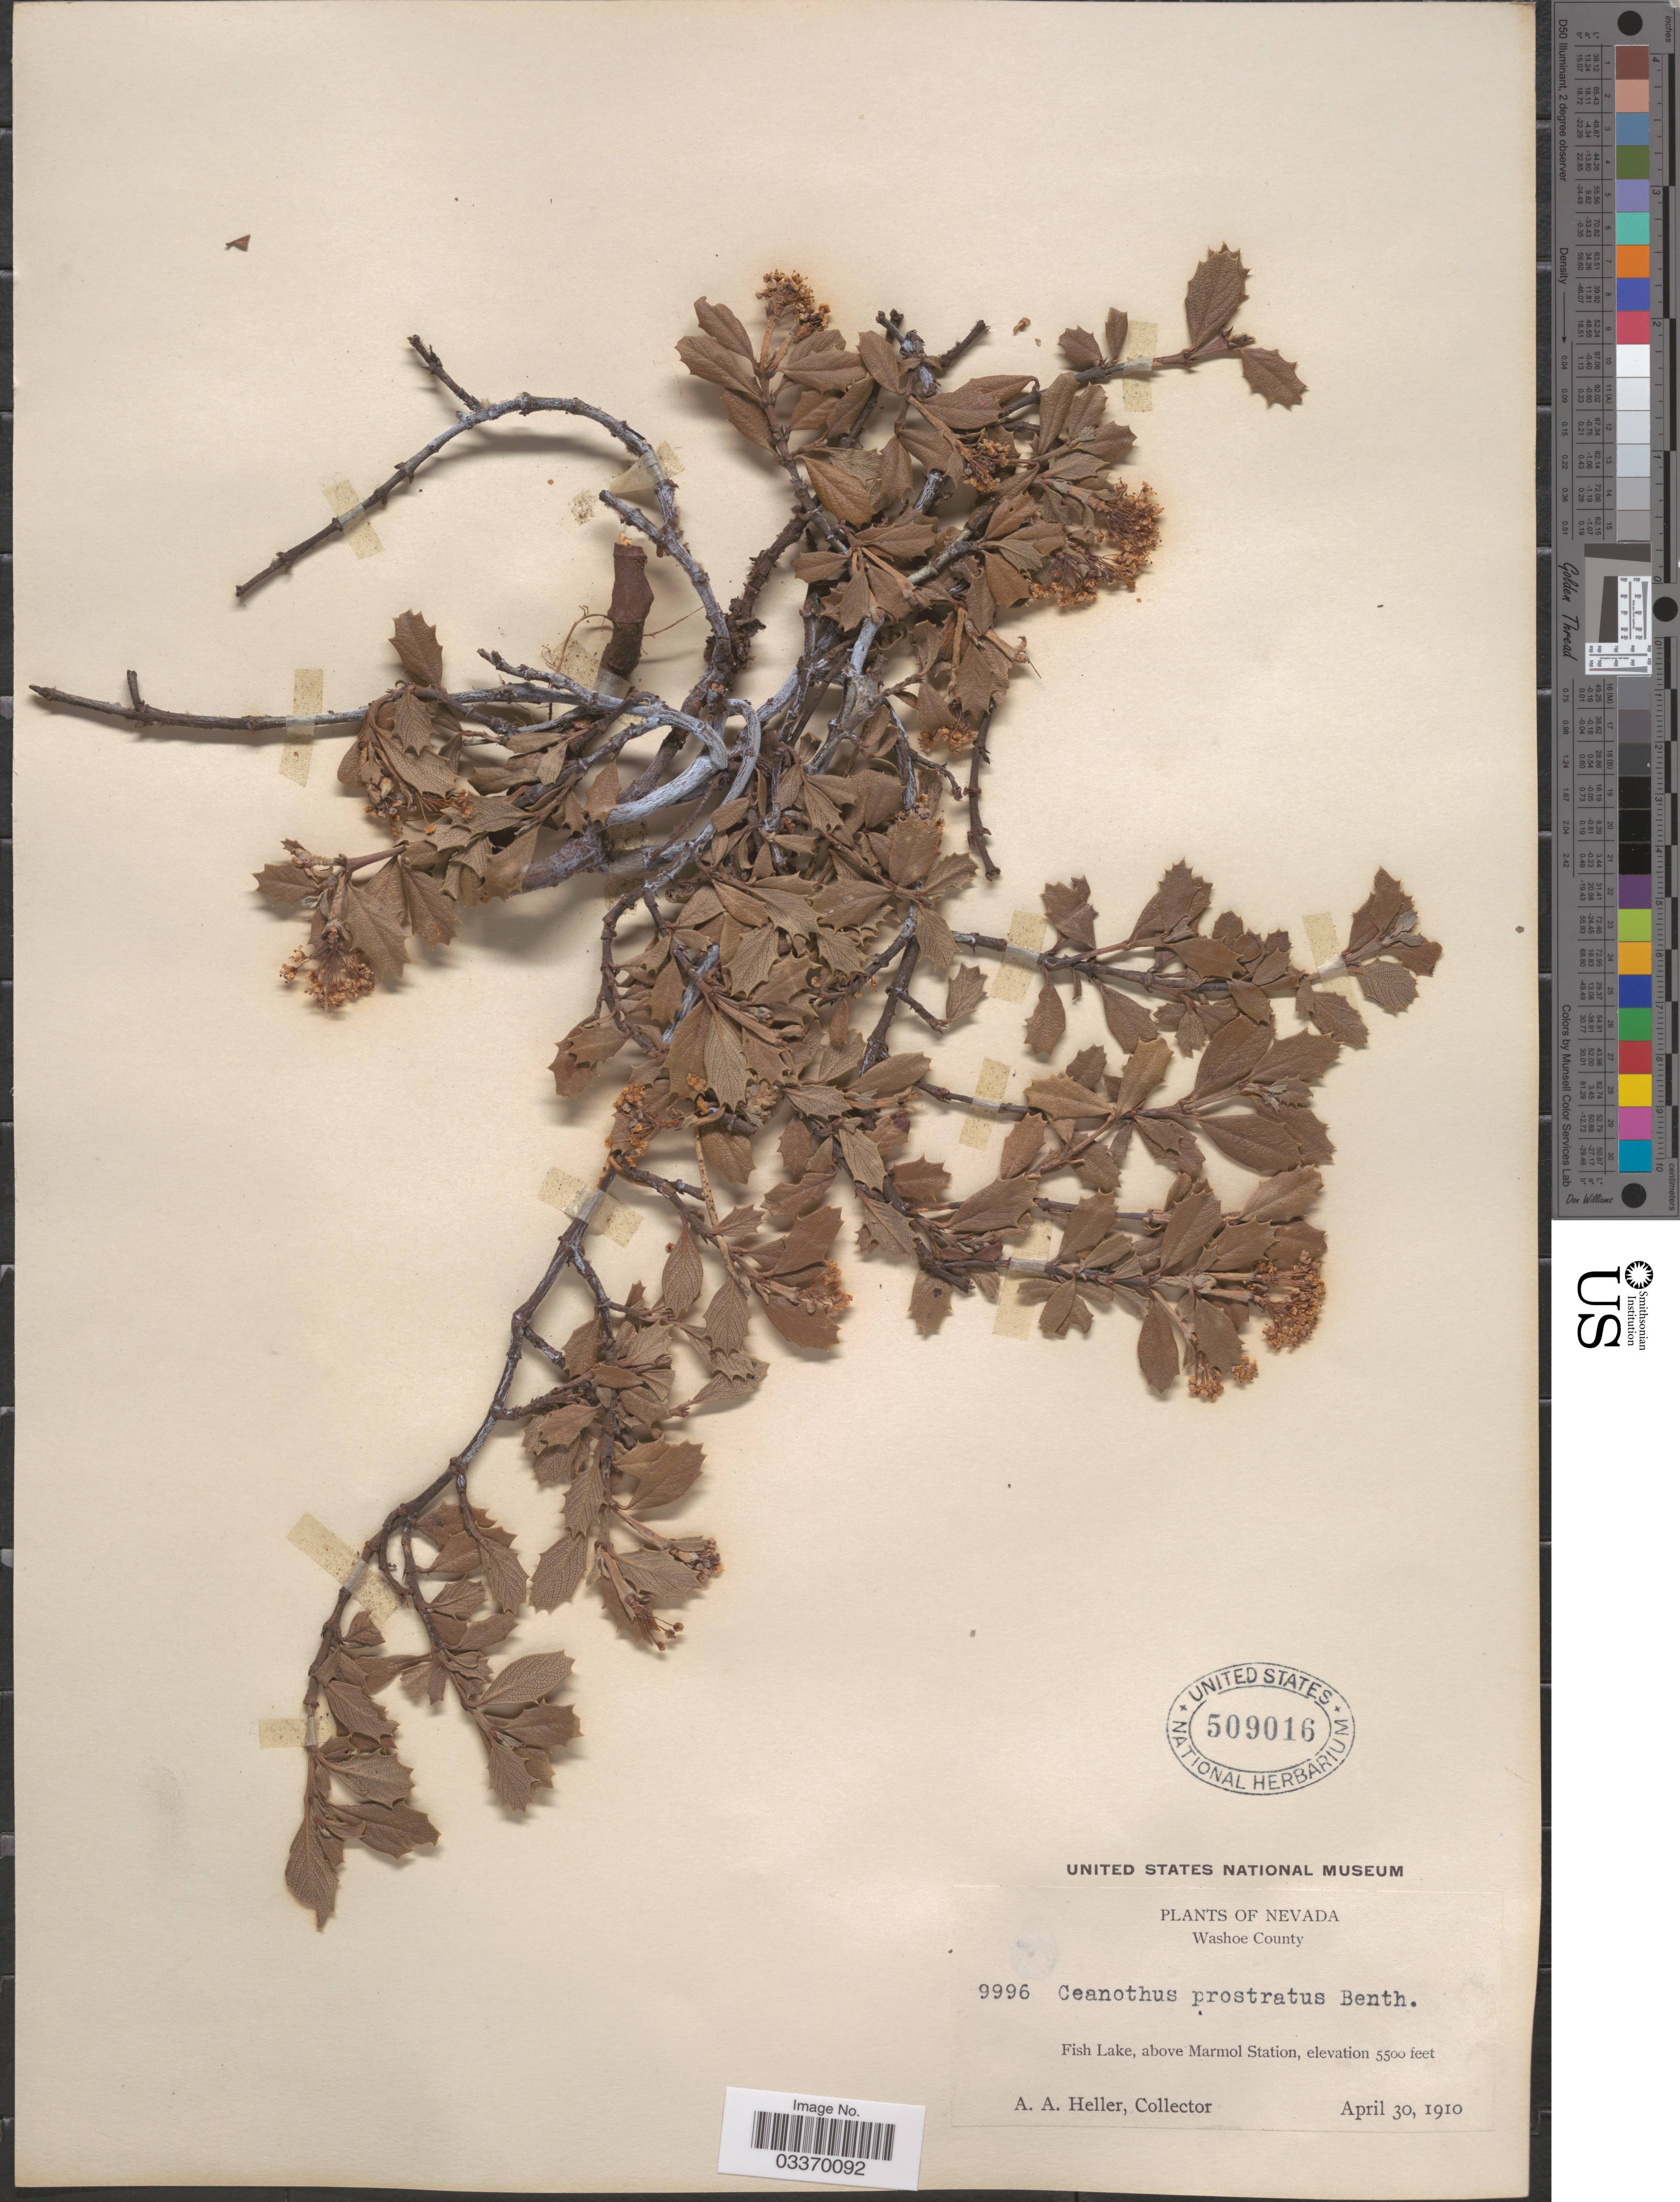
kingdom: Plantae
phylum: Tracheophyta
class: Magnoliopsida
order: Rosales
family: Rhamnaceae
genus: Ceanothus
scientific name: Ceanothus prostratus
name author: Benth.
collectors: A. A. Heller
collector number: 9996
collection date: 1910-04-30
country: United States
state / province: Nevada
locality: Washoe County. Fish Lake, above Marmol Station.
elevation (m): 1676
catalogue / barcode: US 509016